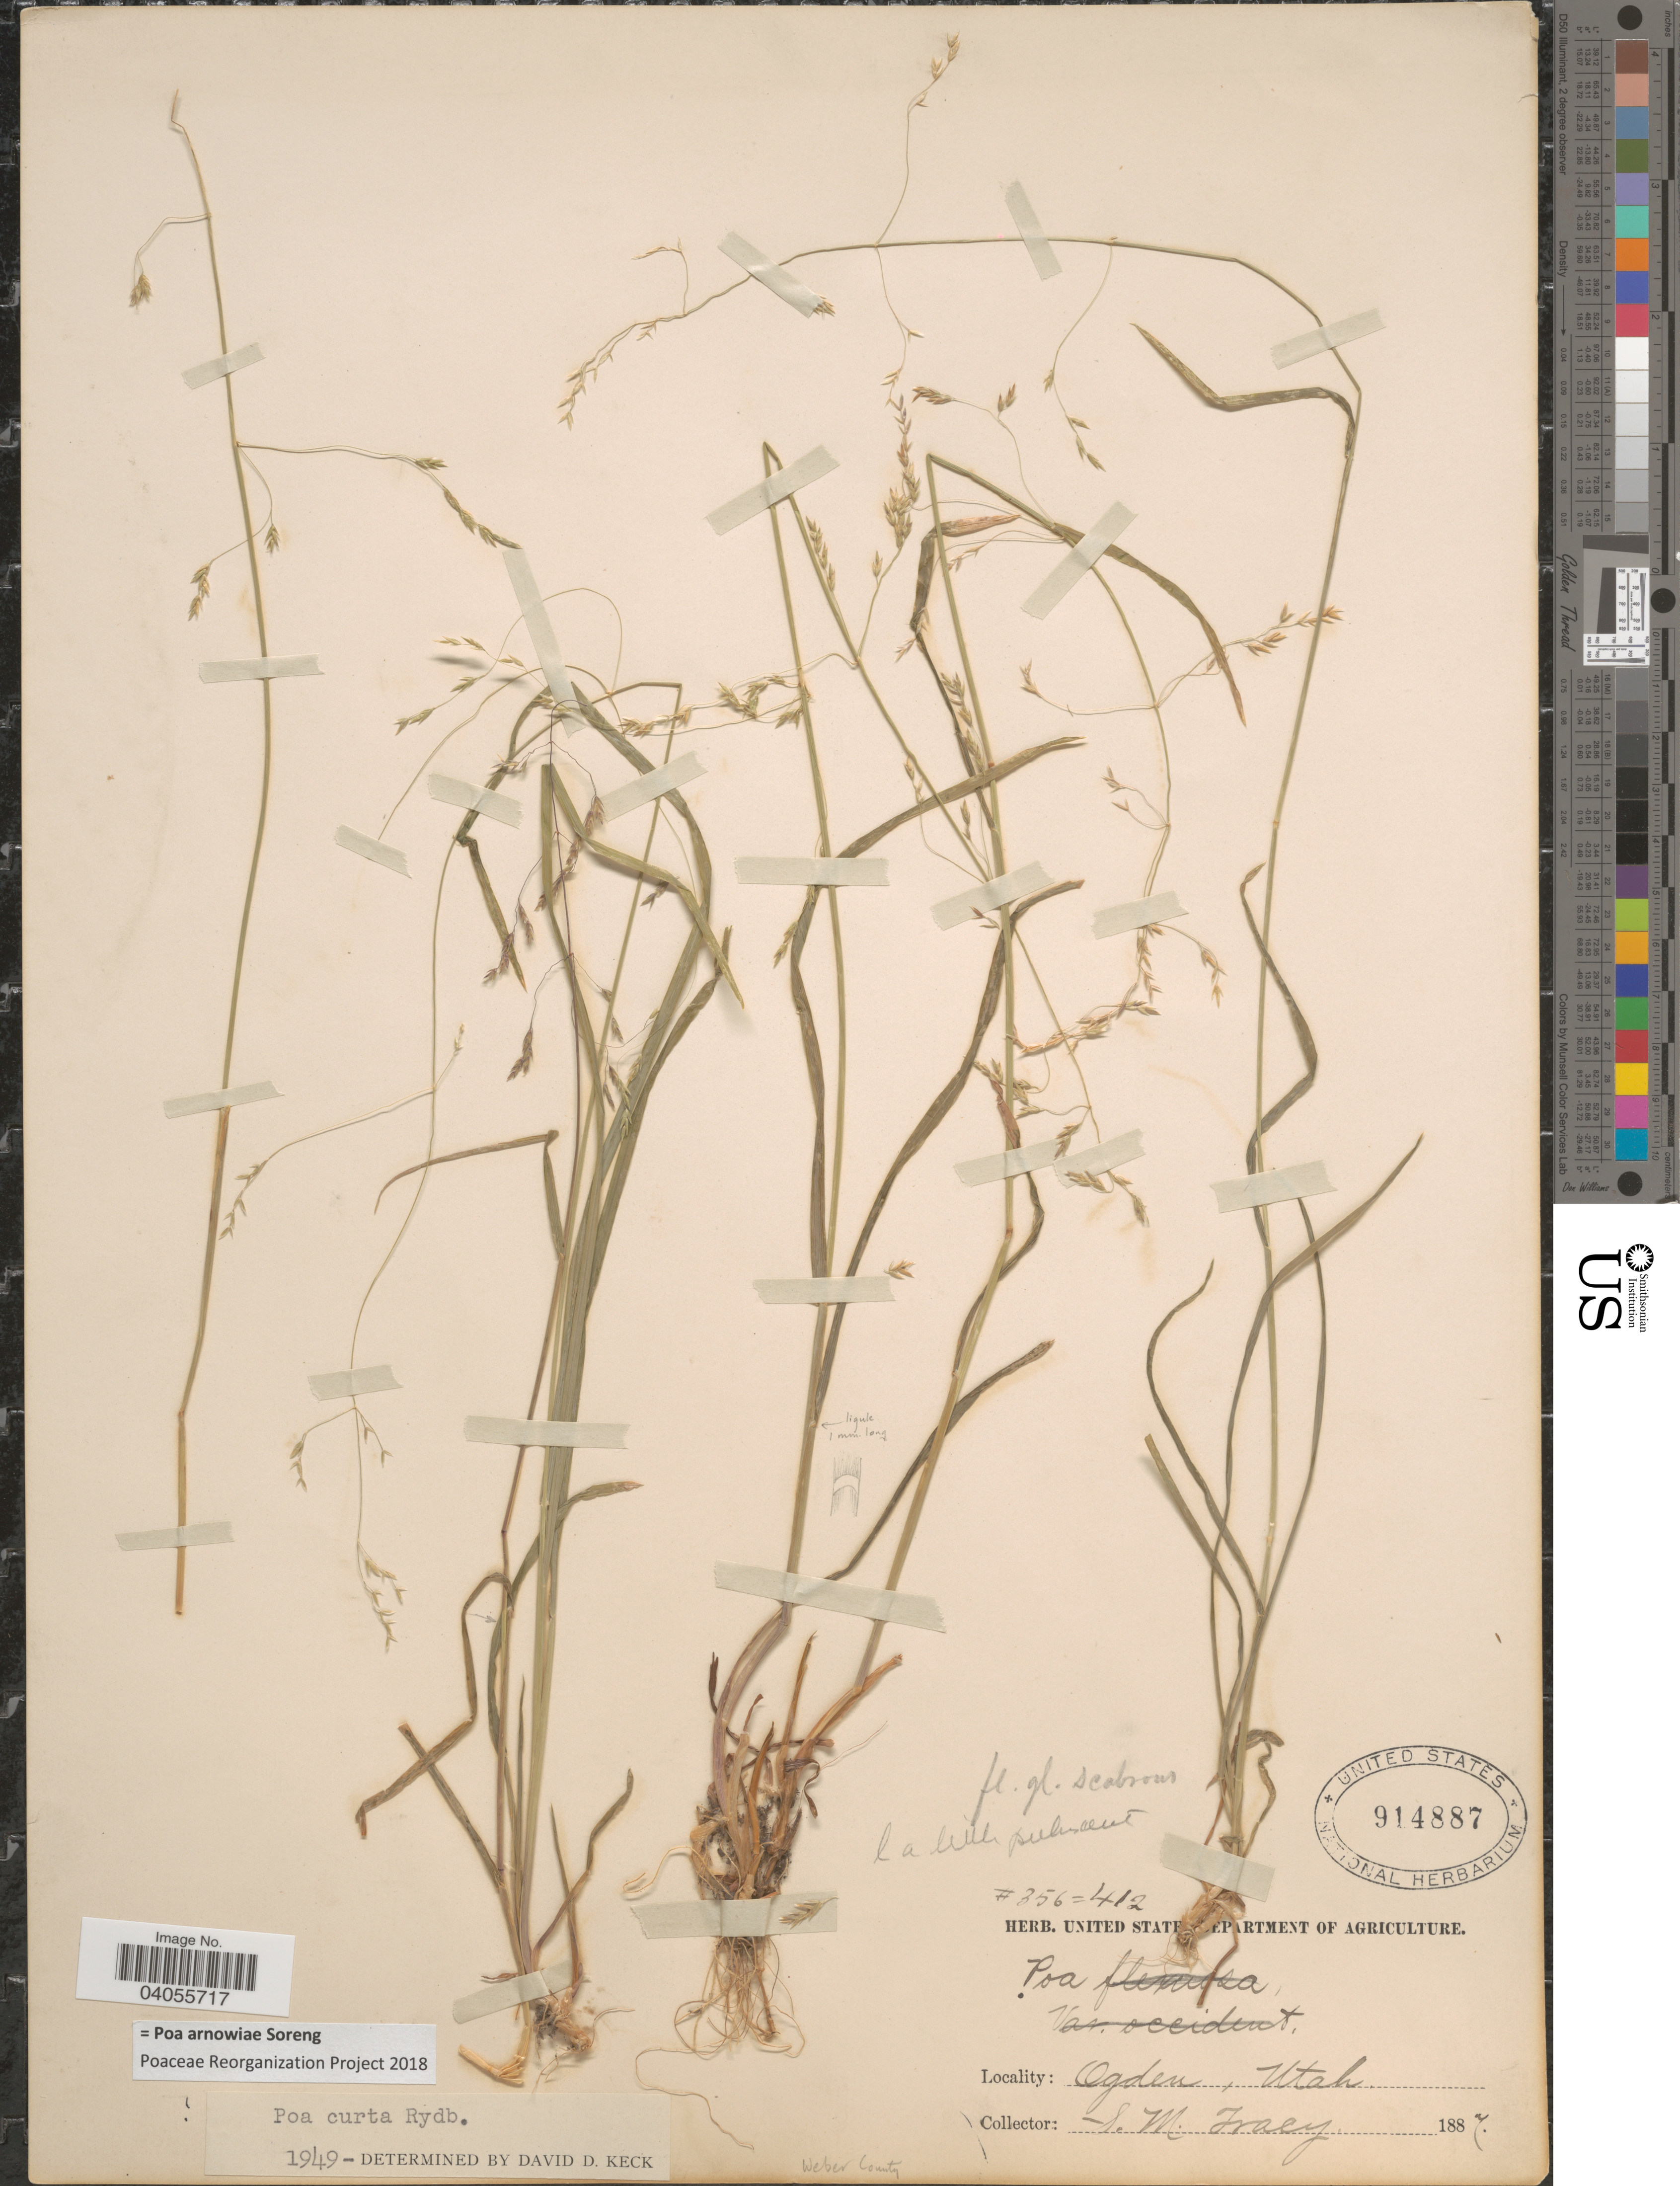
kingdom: Plantae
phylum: Tracheophyta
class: Liliopsida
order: Poales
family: Poaceae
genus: Poa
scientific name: Poa arnowiae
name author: Soreng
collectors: S. M. Tracy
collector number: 356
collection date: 1887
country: United States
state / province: Utah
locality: Ogden.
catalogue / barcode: US 914887